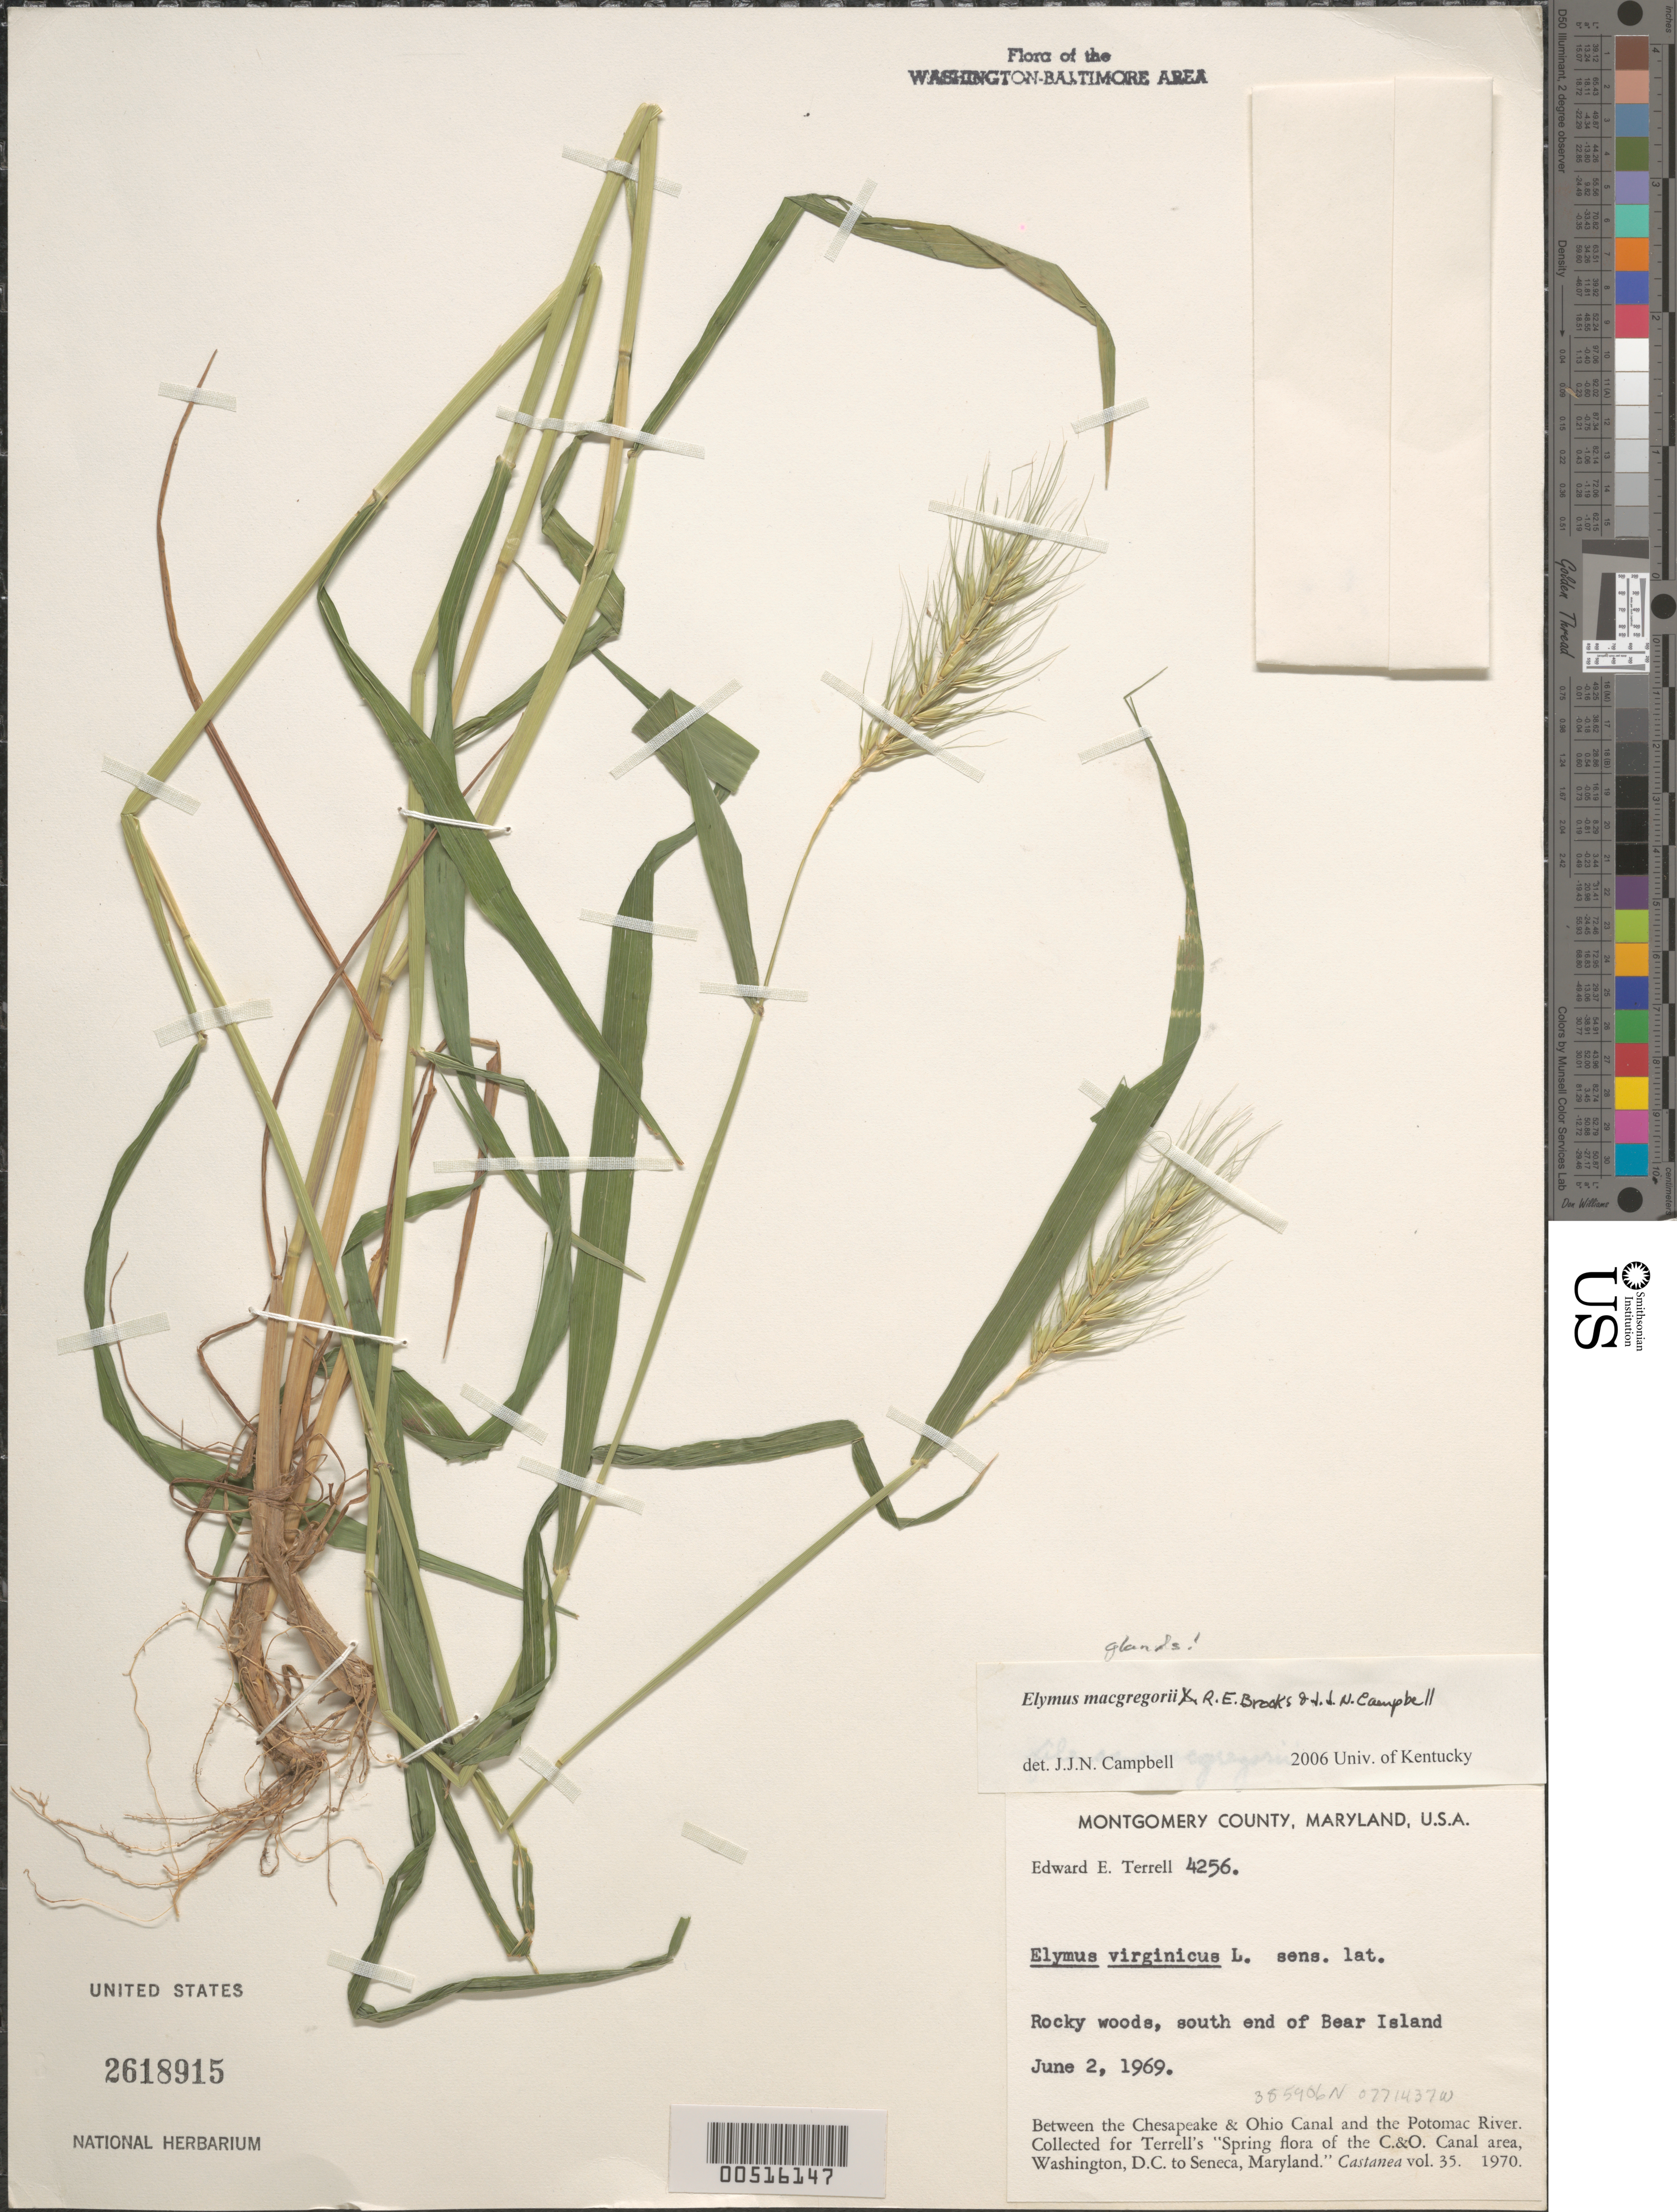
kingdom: Plantae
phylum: Tracheophyta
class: Liliopsida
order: Poales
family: Poaceae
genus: Elymus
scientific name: Elymus macgregorii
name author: R.E. Brooks & J.J.N. Campb.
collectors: E. E. Terrell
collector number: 4256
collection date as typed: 02 Jun 1969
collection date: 1969-06-02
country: United States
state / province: Maryland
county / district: Montgomery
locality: Bear Island C. & O. Canal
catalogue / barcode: US 2618915